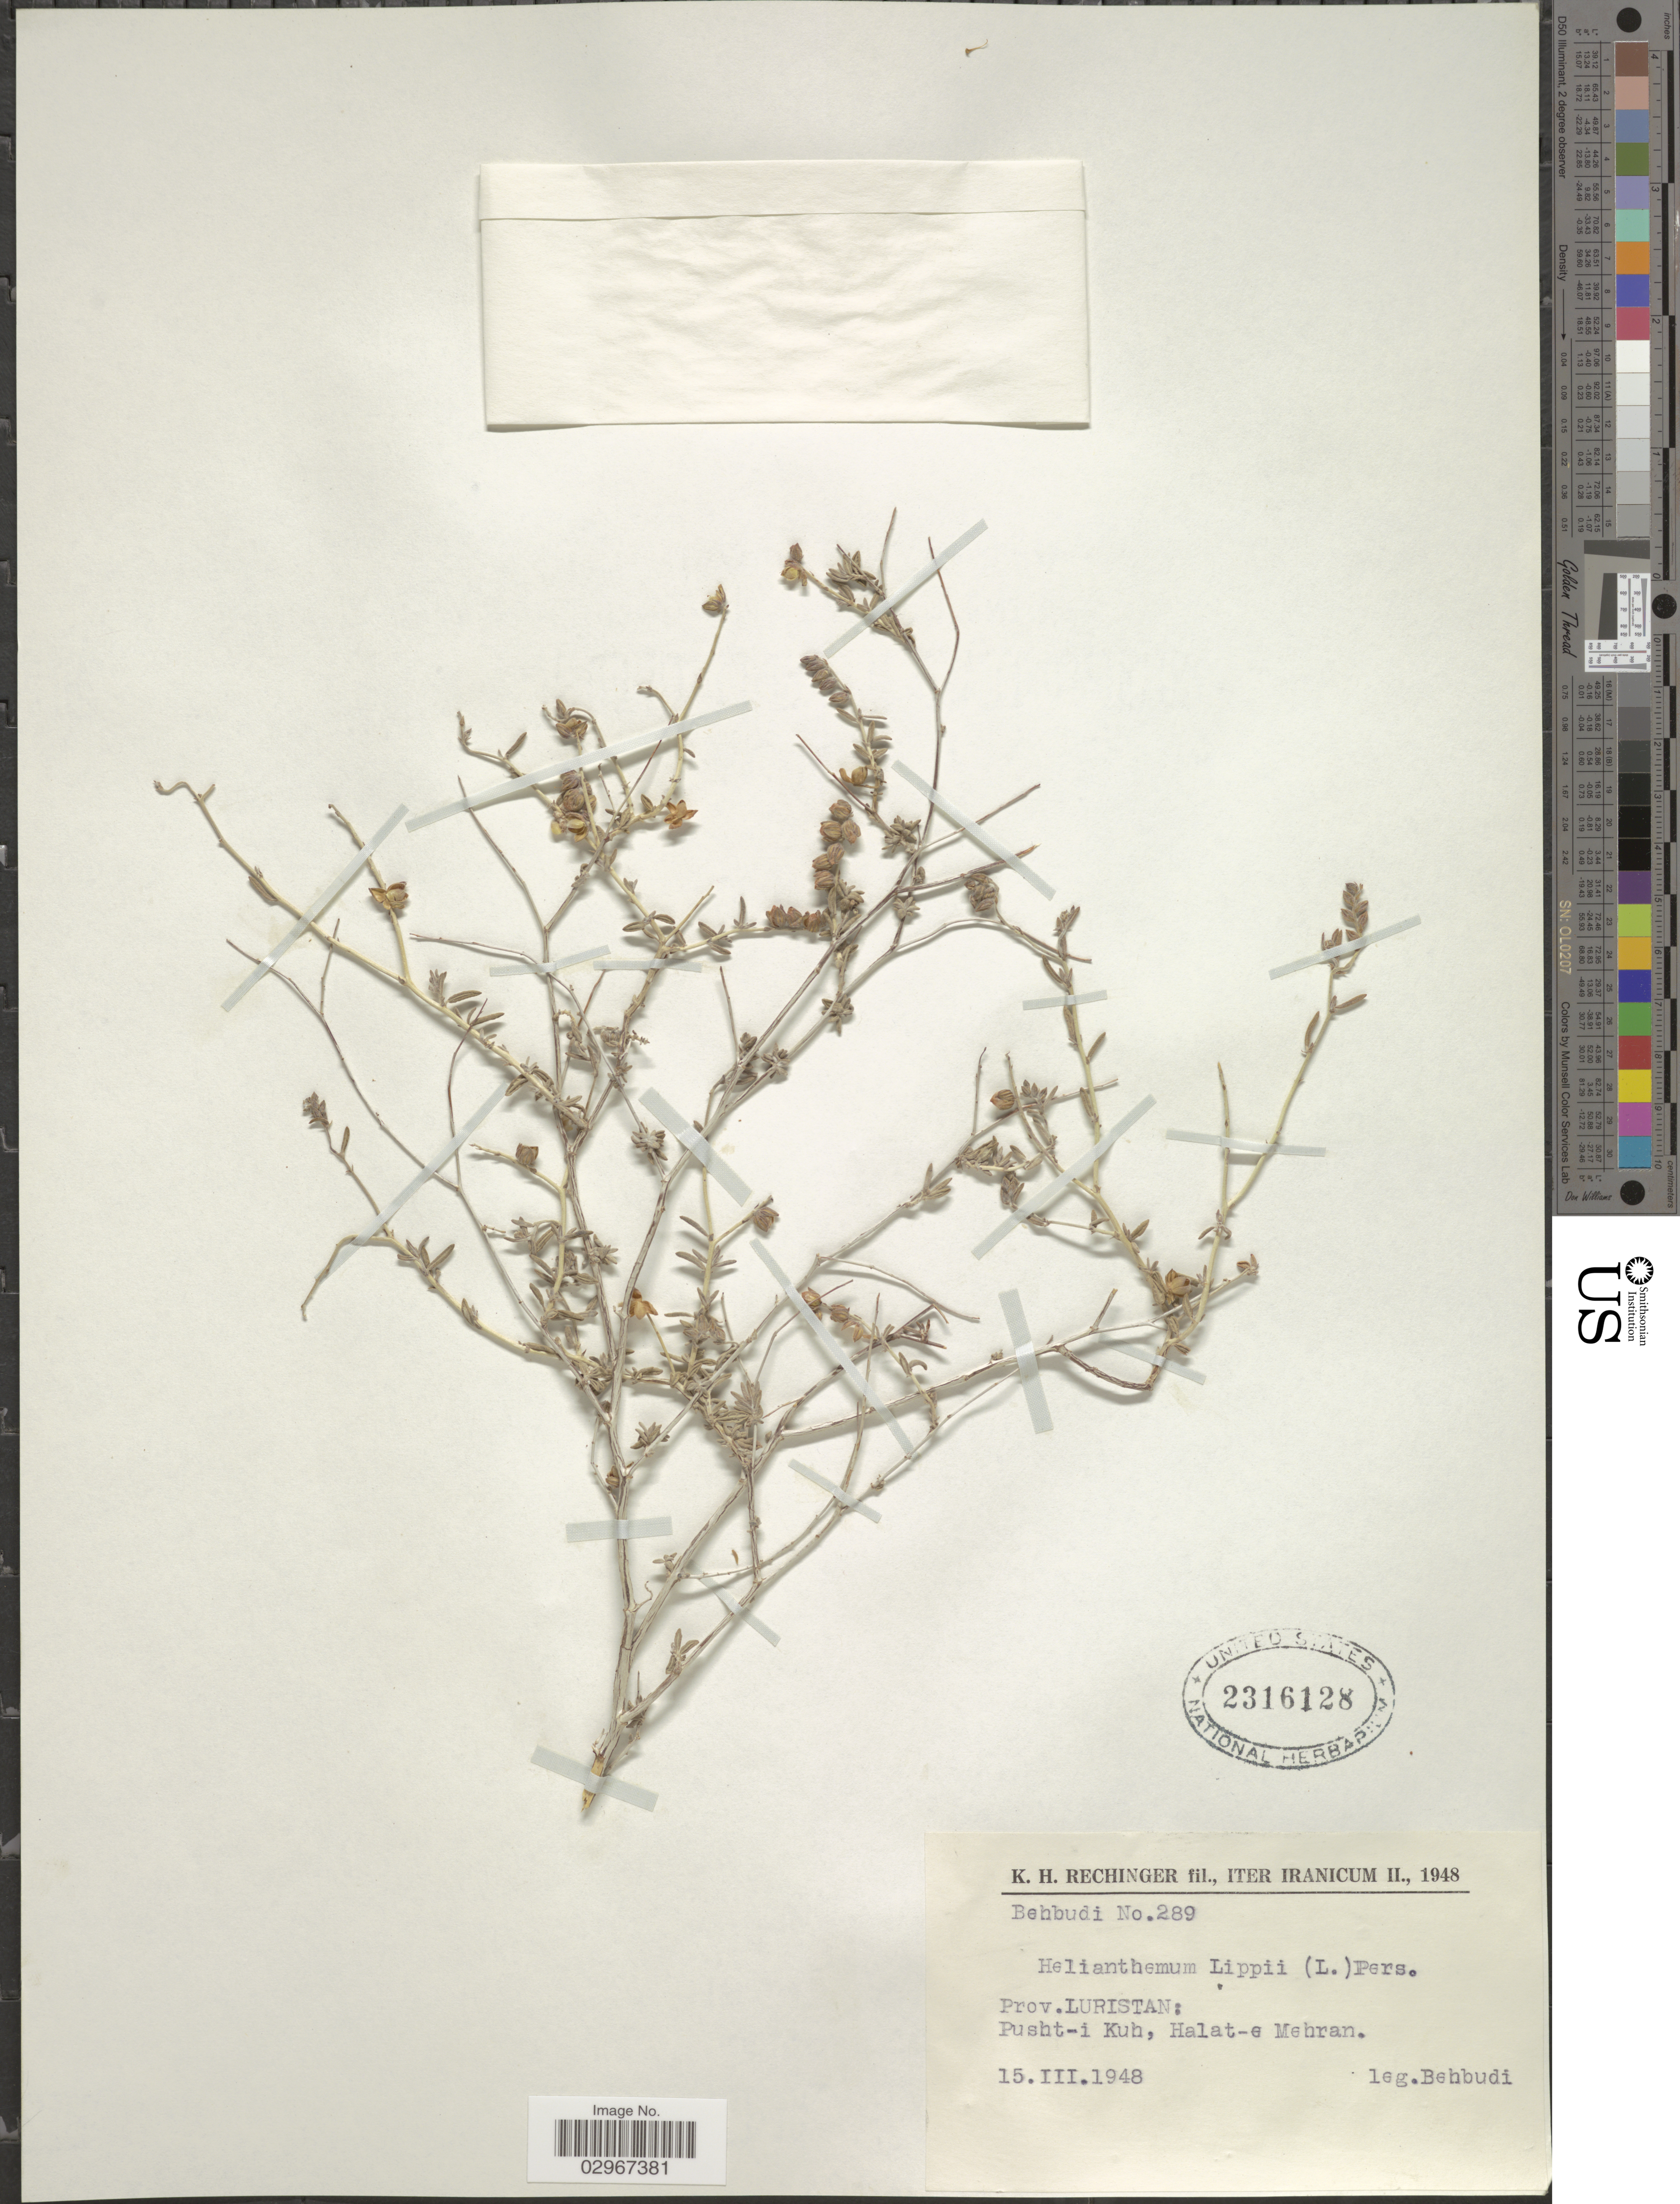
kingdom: Plantae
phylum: Tracheophyta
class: Magnoliopsida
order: Malvales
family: Cistaceae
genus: Helianthemum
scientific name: Helianthemum lippii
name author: (L.) Dum. Cours.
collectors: Behbudi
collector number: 289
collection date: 1948-03-15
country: Iran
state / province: Hormozgan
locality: Prov. Luristan: Pusht-i Kuh, Halat-e Mehran.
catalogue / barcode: US 2316128